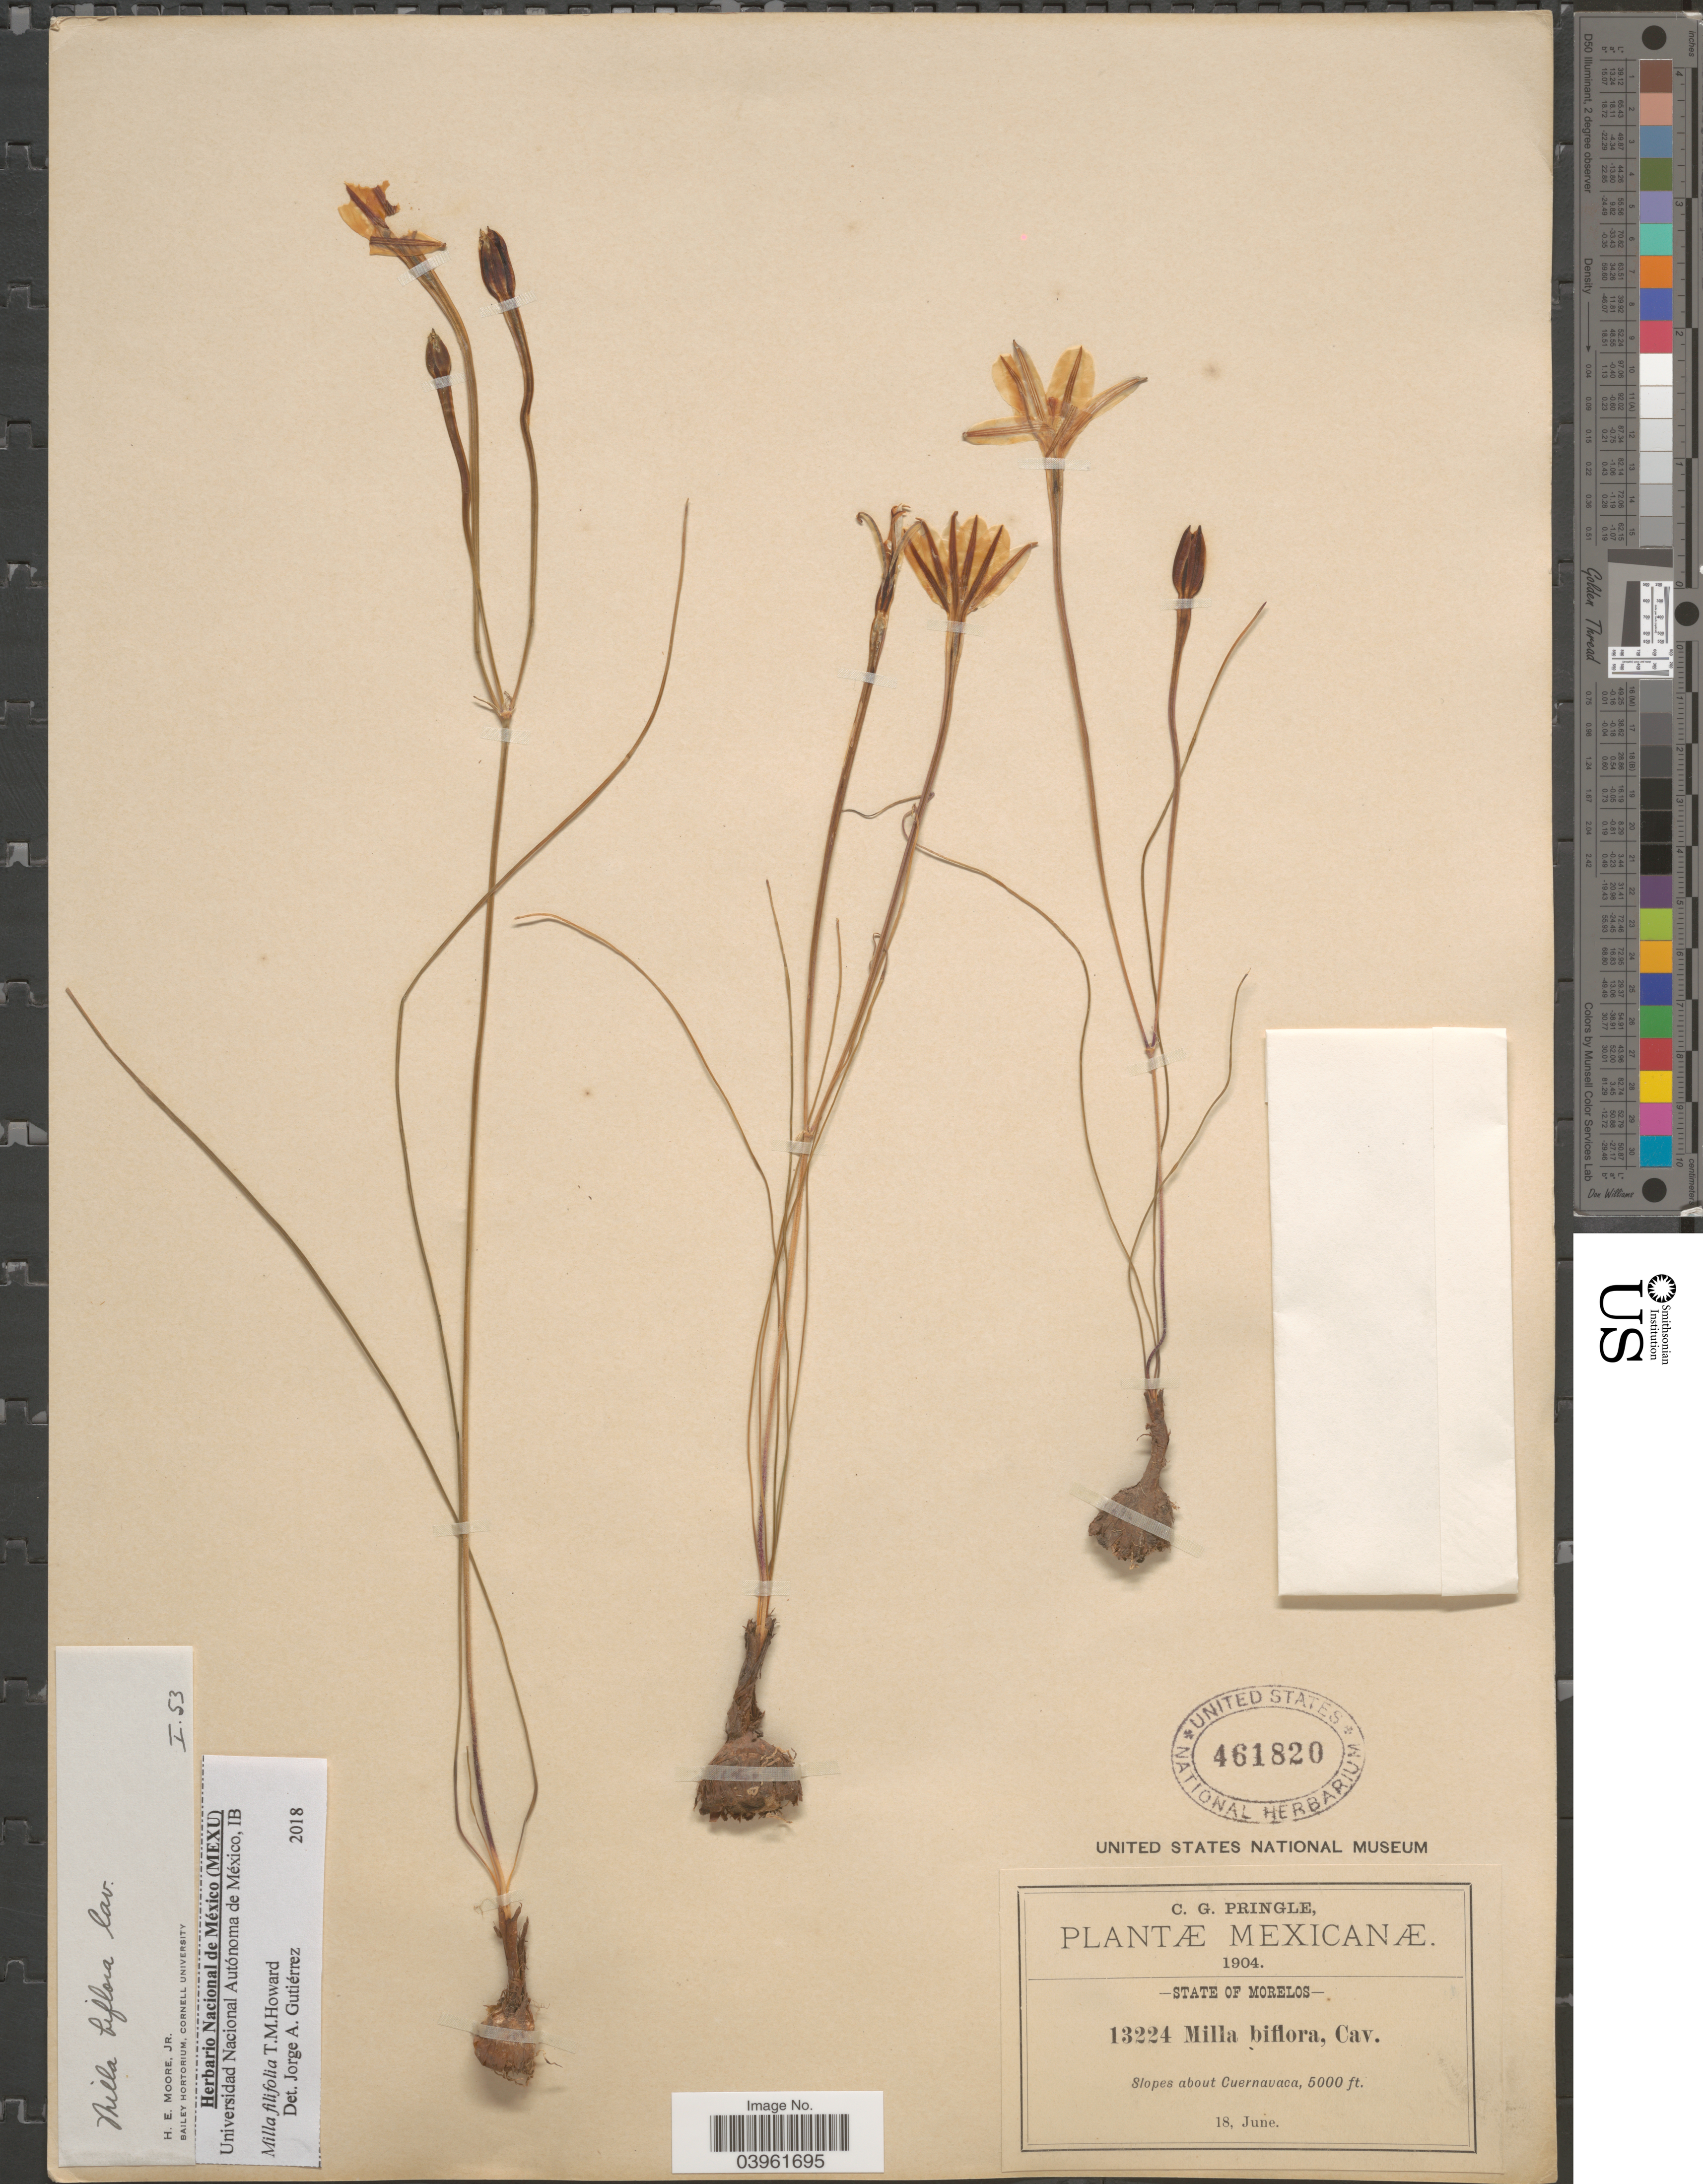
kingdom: Plantae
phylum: Tracheophyta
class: Liliopsida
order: Asparagales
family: Asparagaceae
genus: Milla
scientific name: Milla filifolia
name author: T.M. Howard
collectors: C. G. Pringle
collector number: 13224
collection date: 1904-06-18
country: Mexico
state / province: Morelos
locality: Slopes about Cuernavaca.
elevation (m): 1524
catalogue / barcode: US 461820